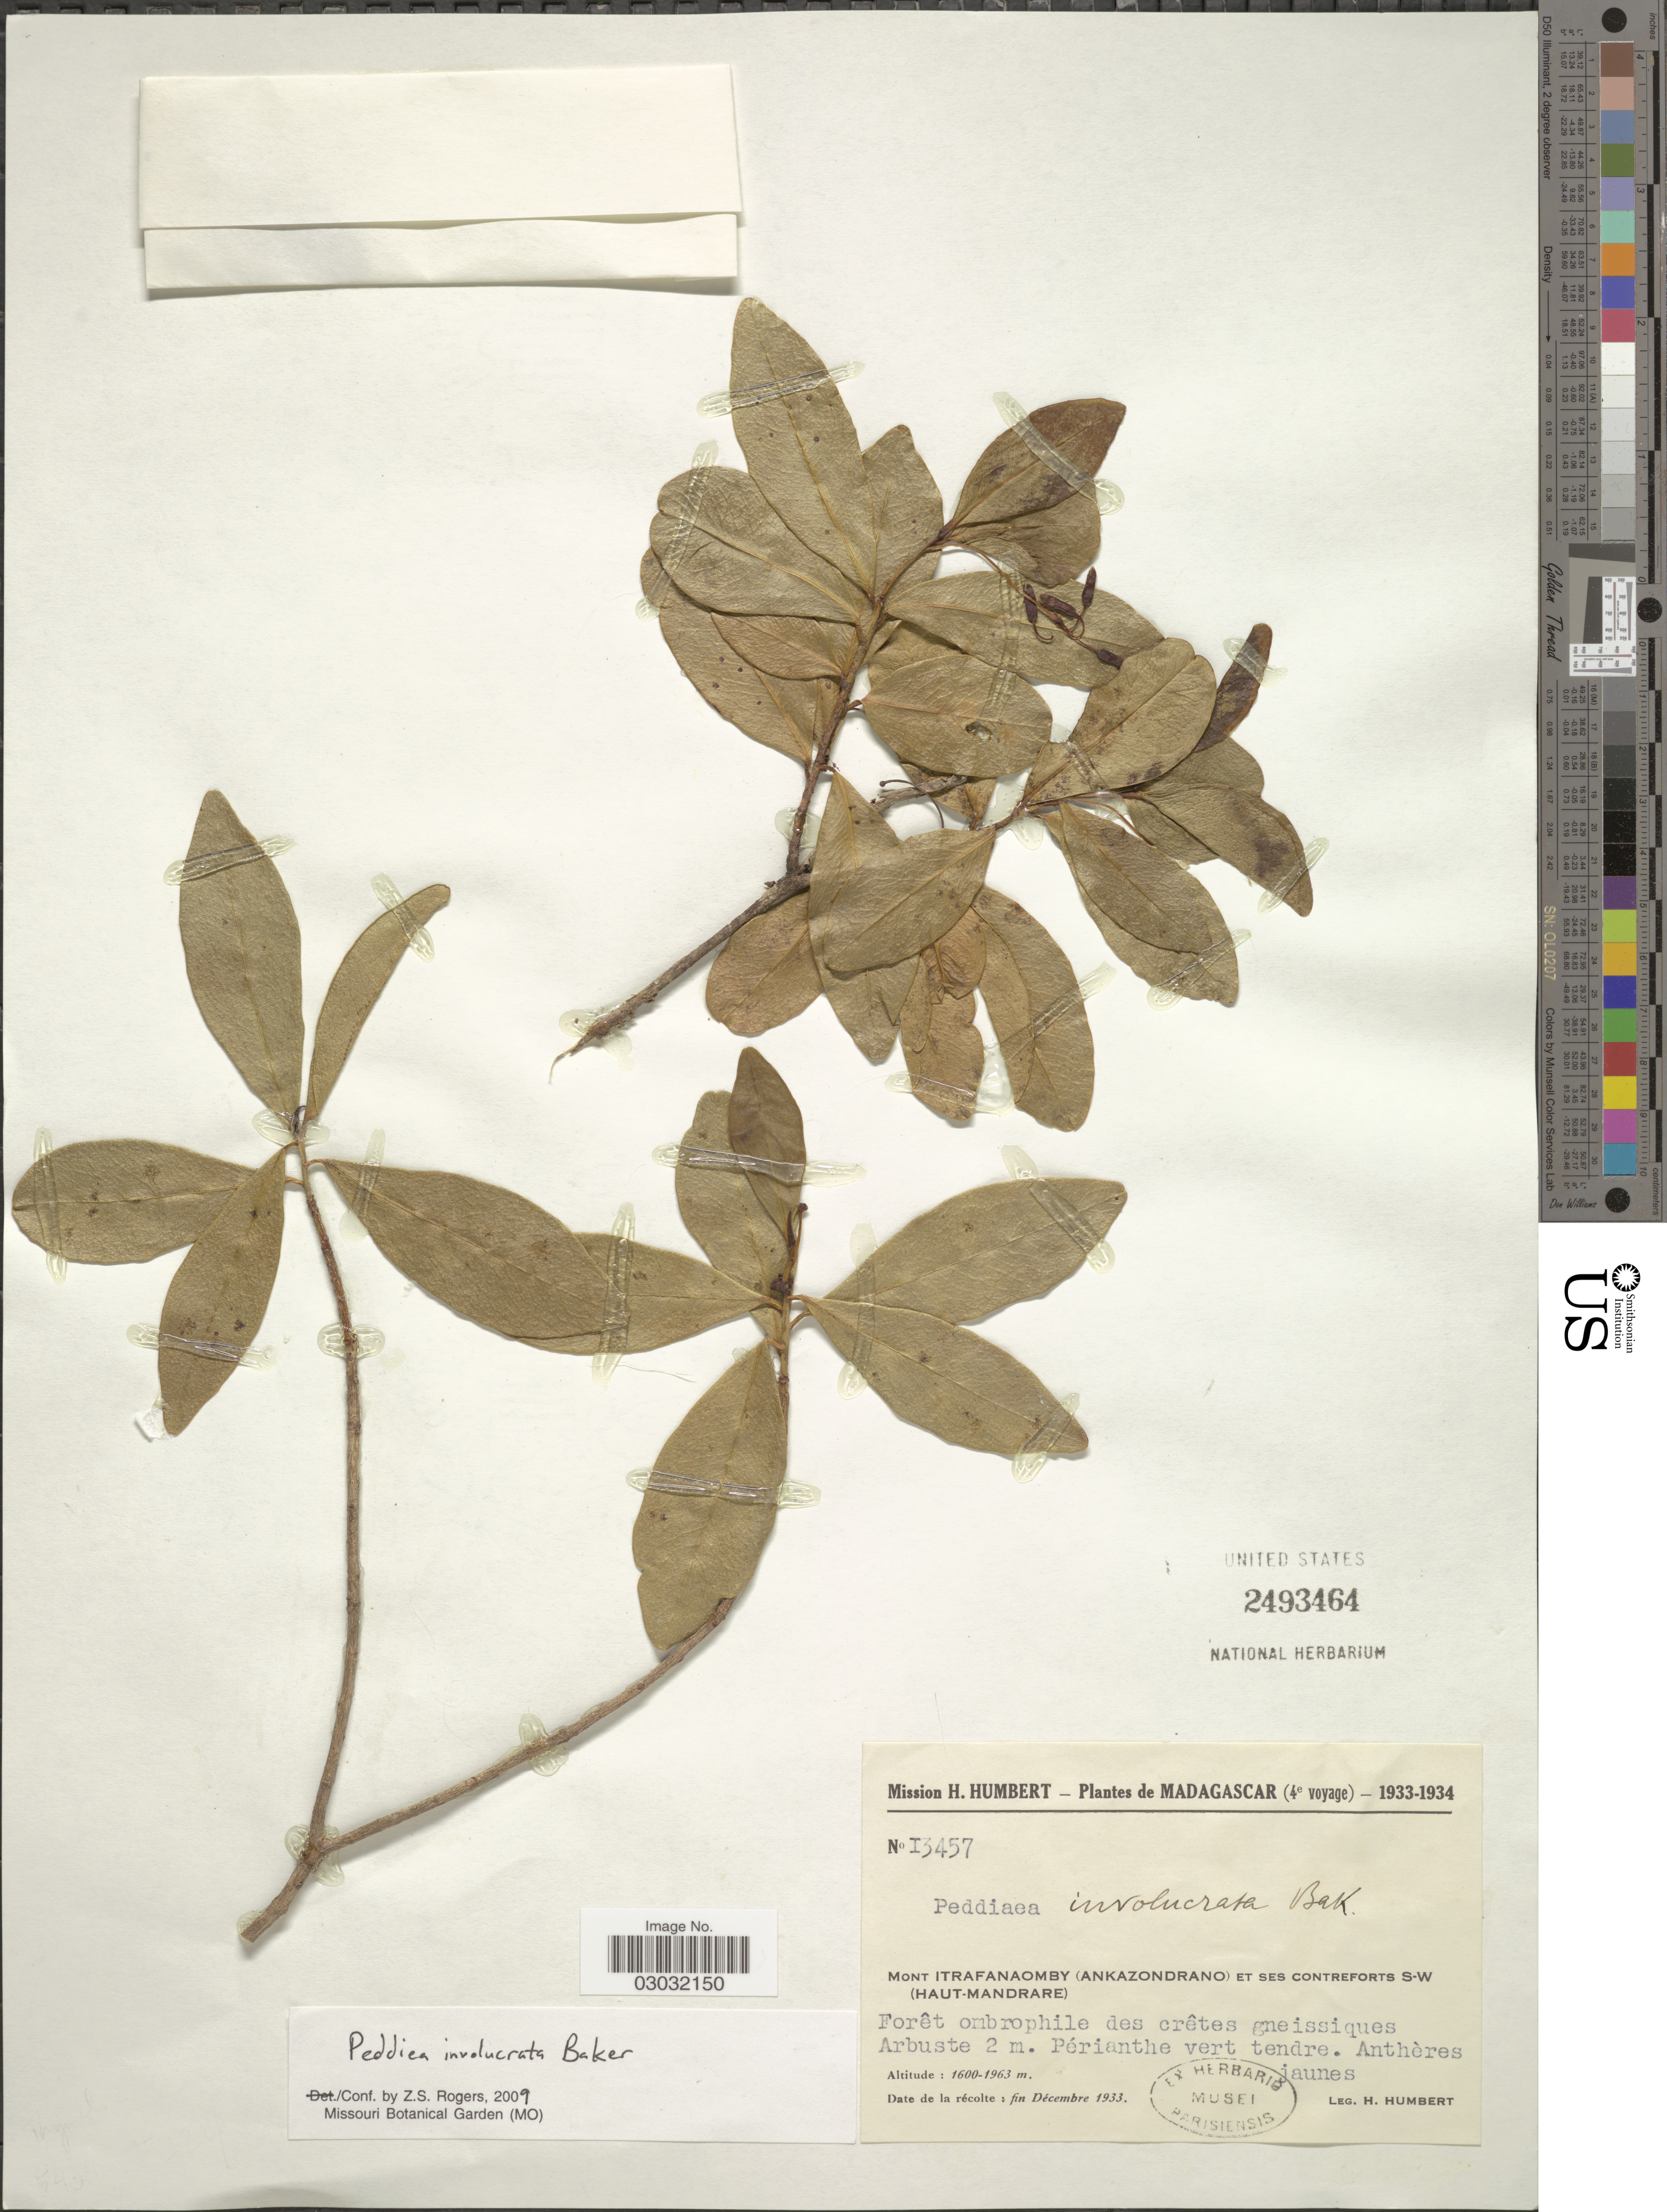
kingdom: Plantae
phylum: Tracheophyta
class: Magnoliopsida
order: Malvales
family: Thymelaeaceae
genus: Peddiea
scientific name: Peddiea involucrata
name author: Baker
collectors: H. Humbert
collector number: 13457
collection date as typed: fin Décembre 1933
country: Madagascar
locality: Mont Itrafanaomby (Ankazondrano) et ses contreforts S-W (Haut-Mandrare).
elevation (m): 1600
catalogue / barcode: US 2493464